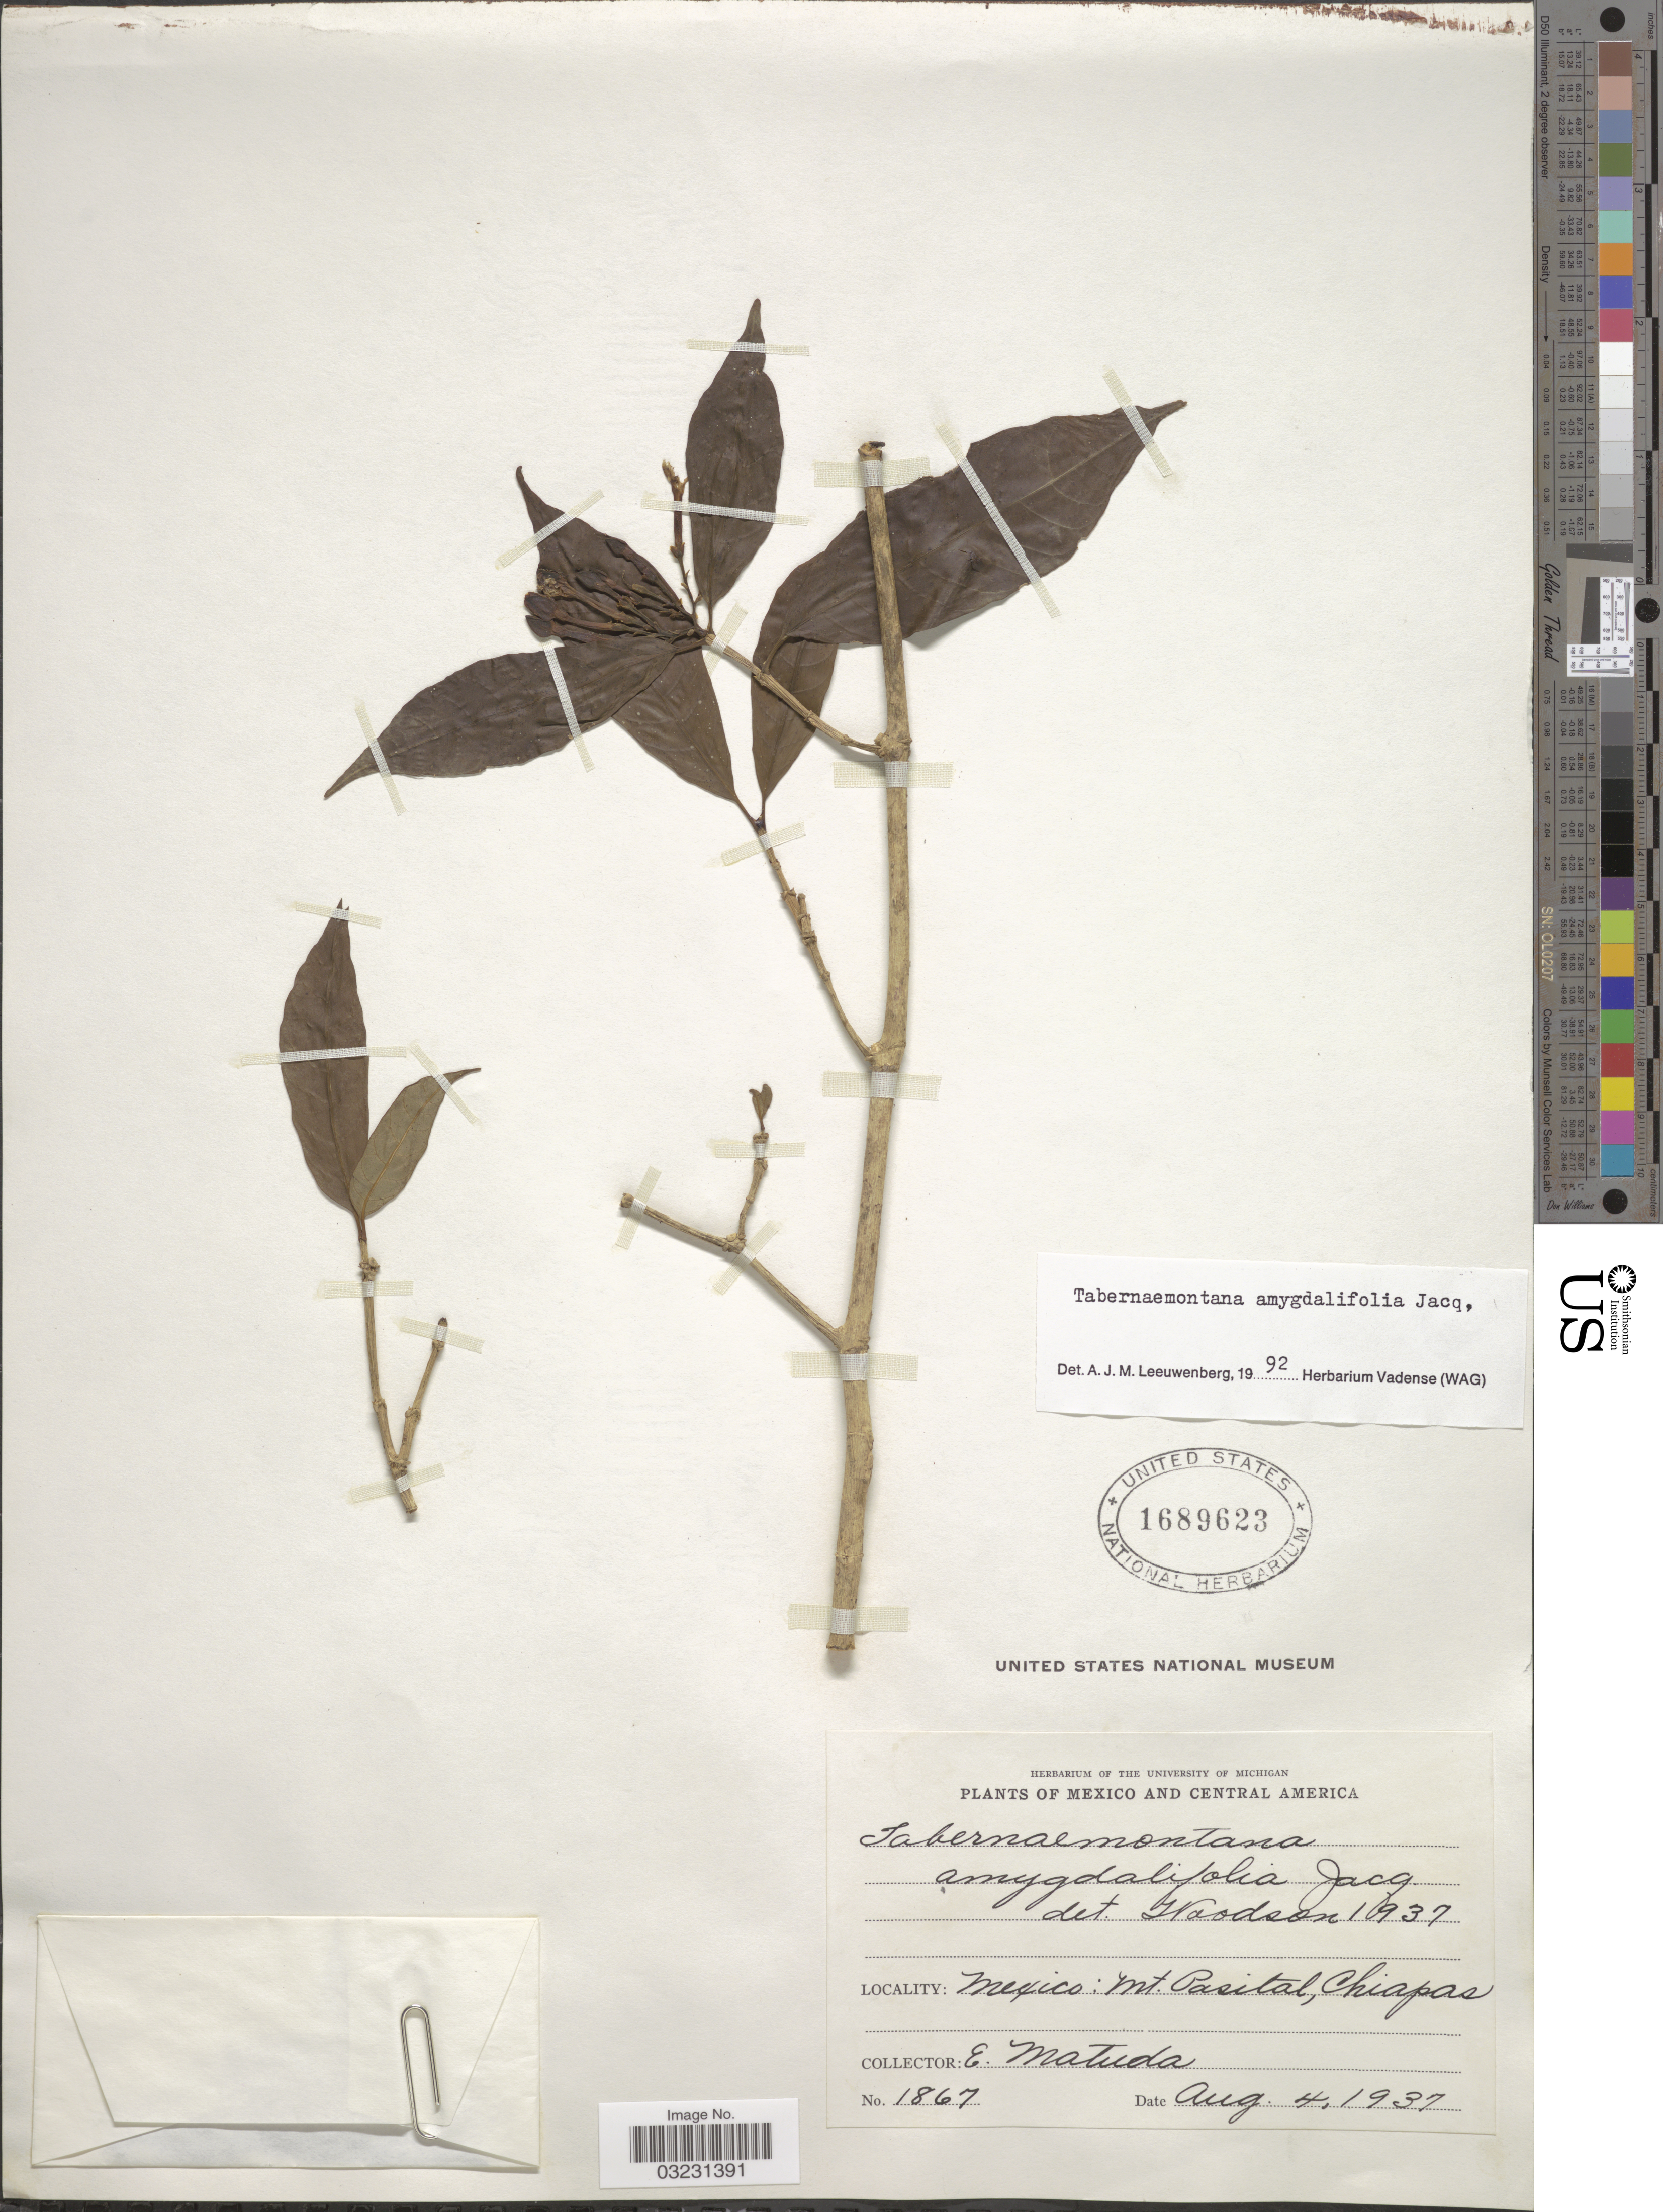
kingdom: Plantae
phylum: Tracheophyta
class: Magnoliopsida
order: Gentianales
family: Apocynaceae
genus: Tabernaemontana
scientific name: Tabernaemontana amygdalifolia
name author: Jacq.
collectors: E. Matuda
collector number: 1867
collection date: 1937-08-04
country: Mexico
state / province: Chiapas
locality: Central America, Mt. Pasital.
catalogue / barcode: US 1689623